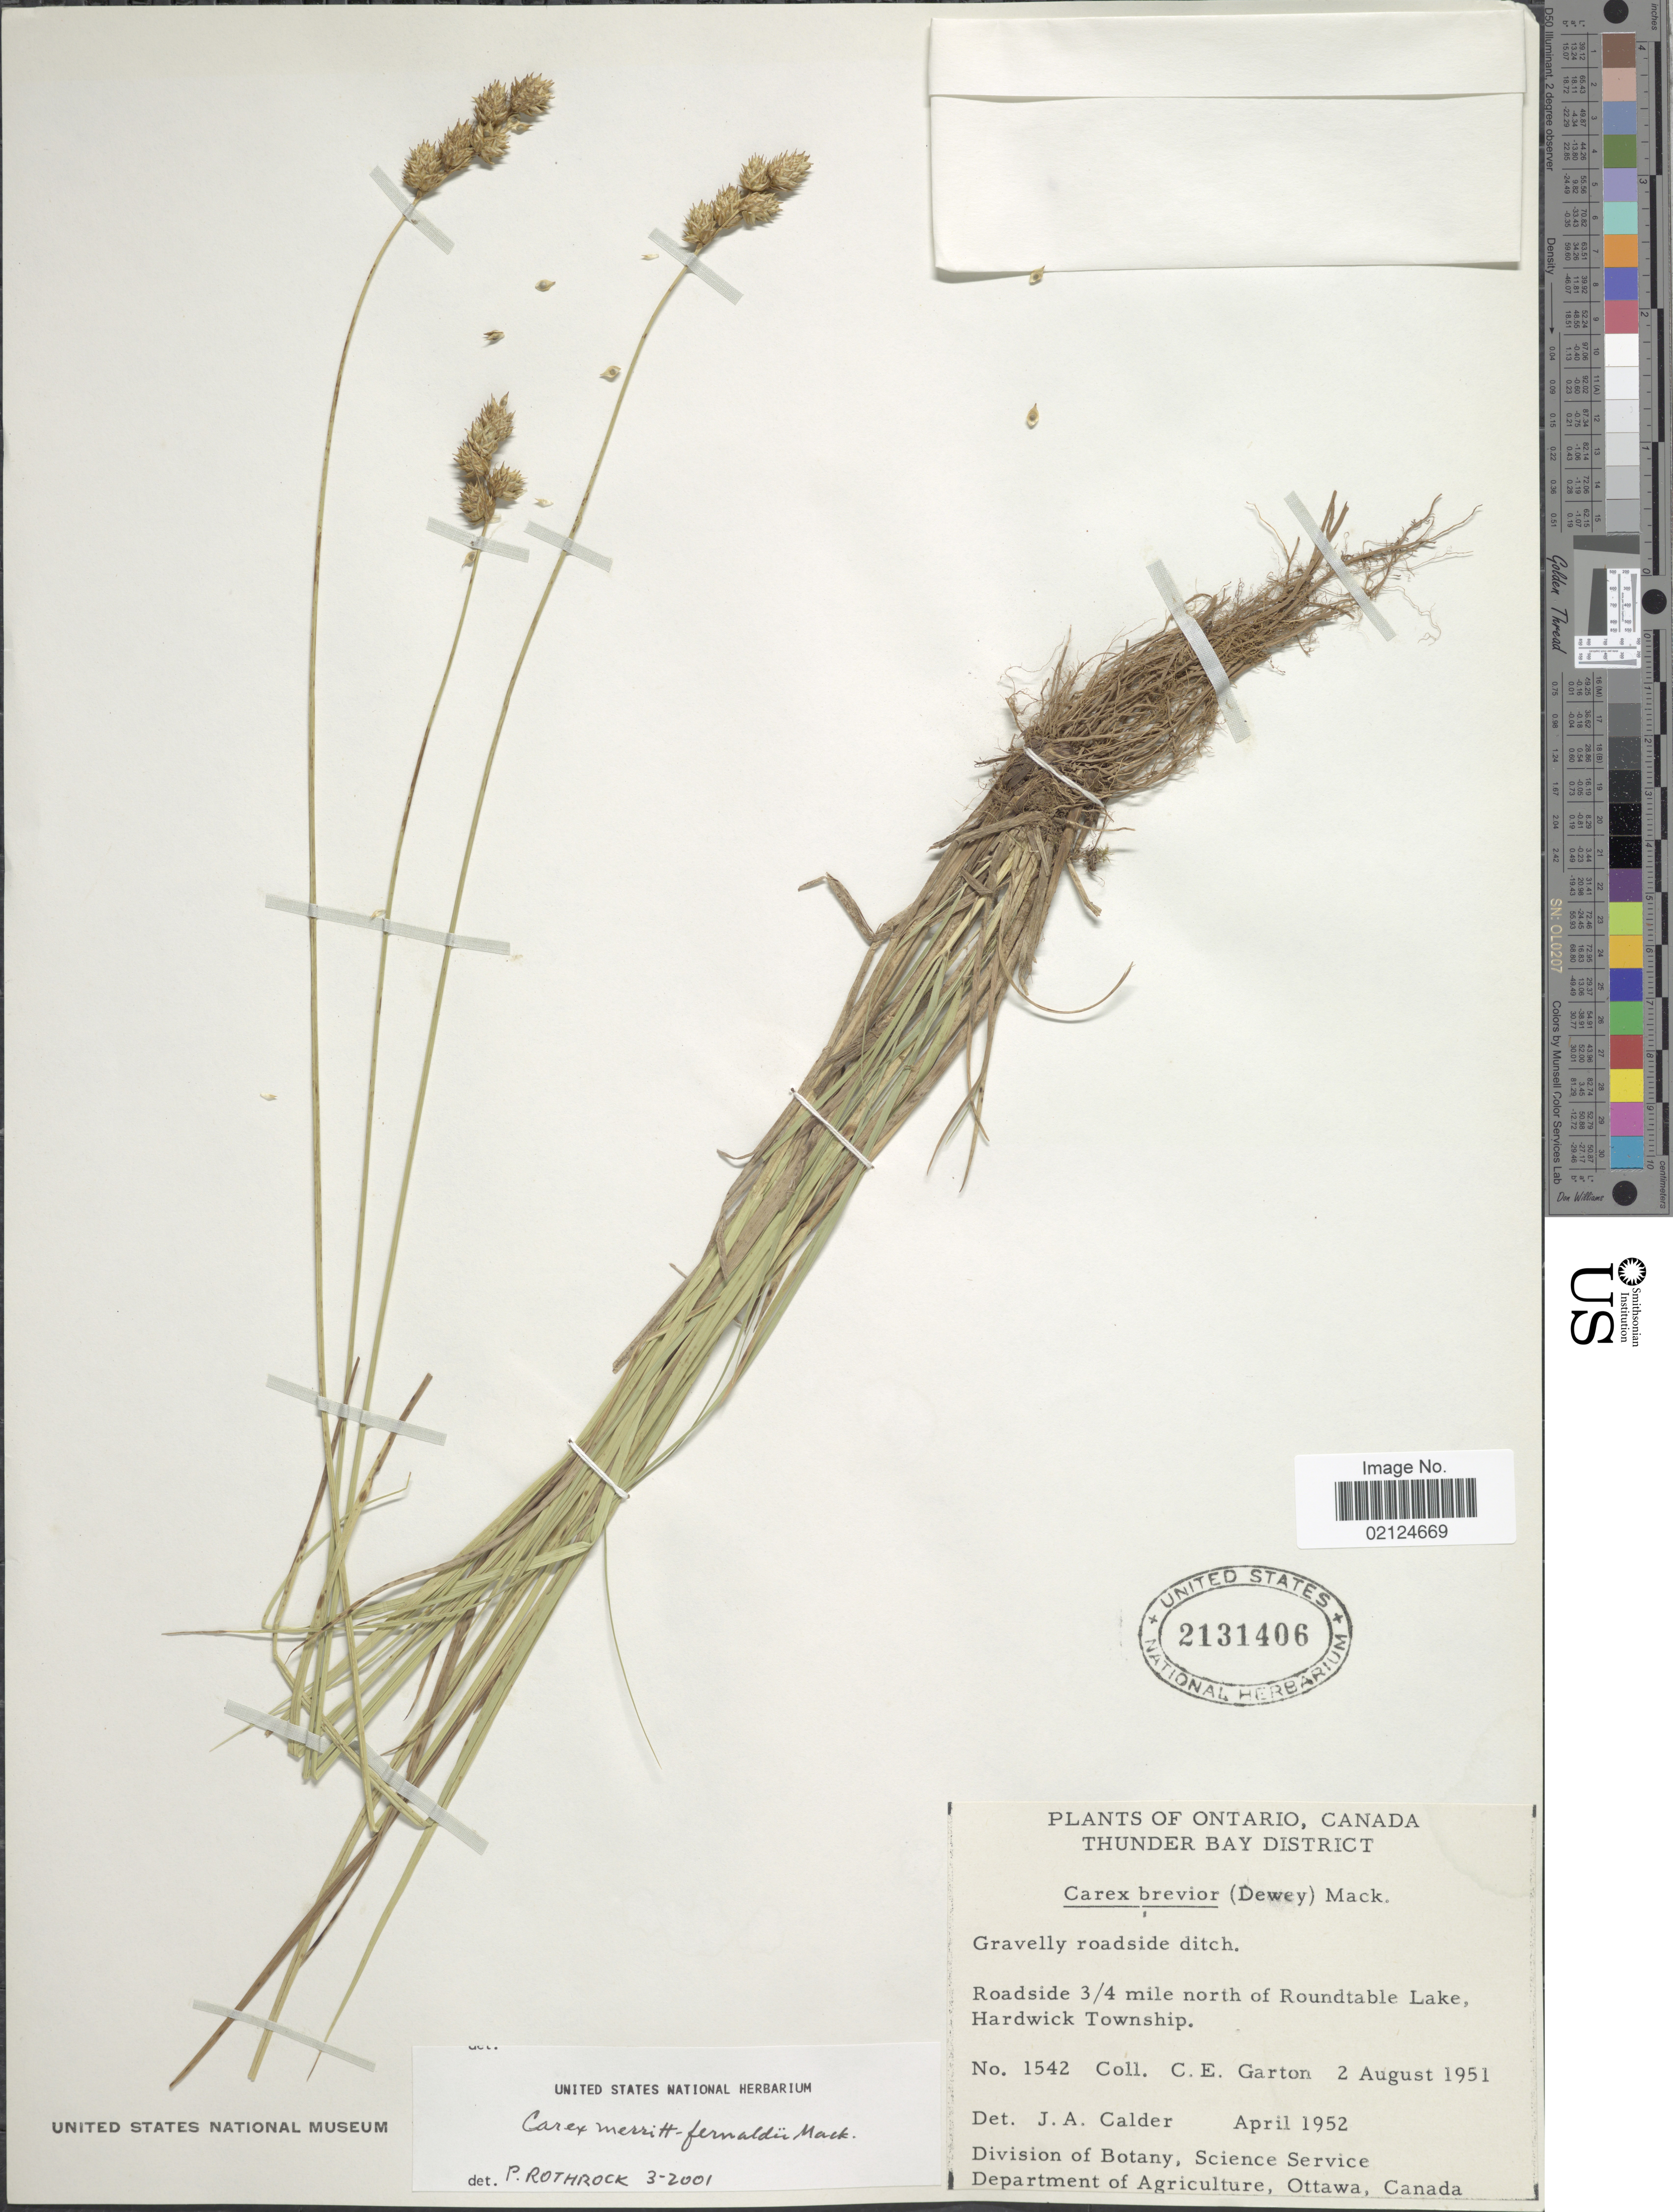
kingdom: Plantae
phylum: Tracheophyta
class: Liliopsida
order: Poales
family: Cyperaceae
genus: Carex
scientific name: Carex merritt-fernaldii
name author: Mack.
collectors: C. E. Garton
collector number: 1542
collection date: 1951-08-02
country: Canada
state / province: Ontario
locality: Thunder Bay District, 3/4 mile north of Roundtable Lake. Hardwick Township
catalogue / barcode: US 2131406